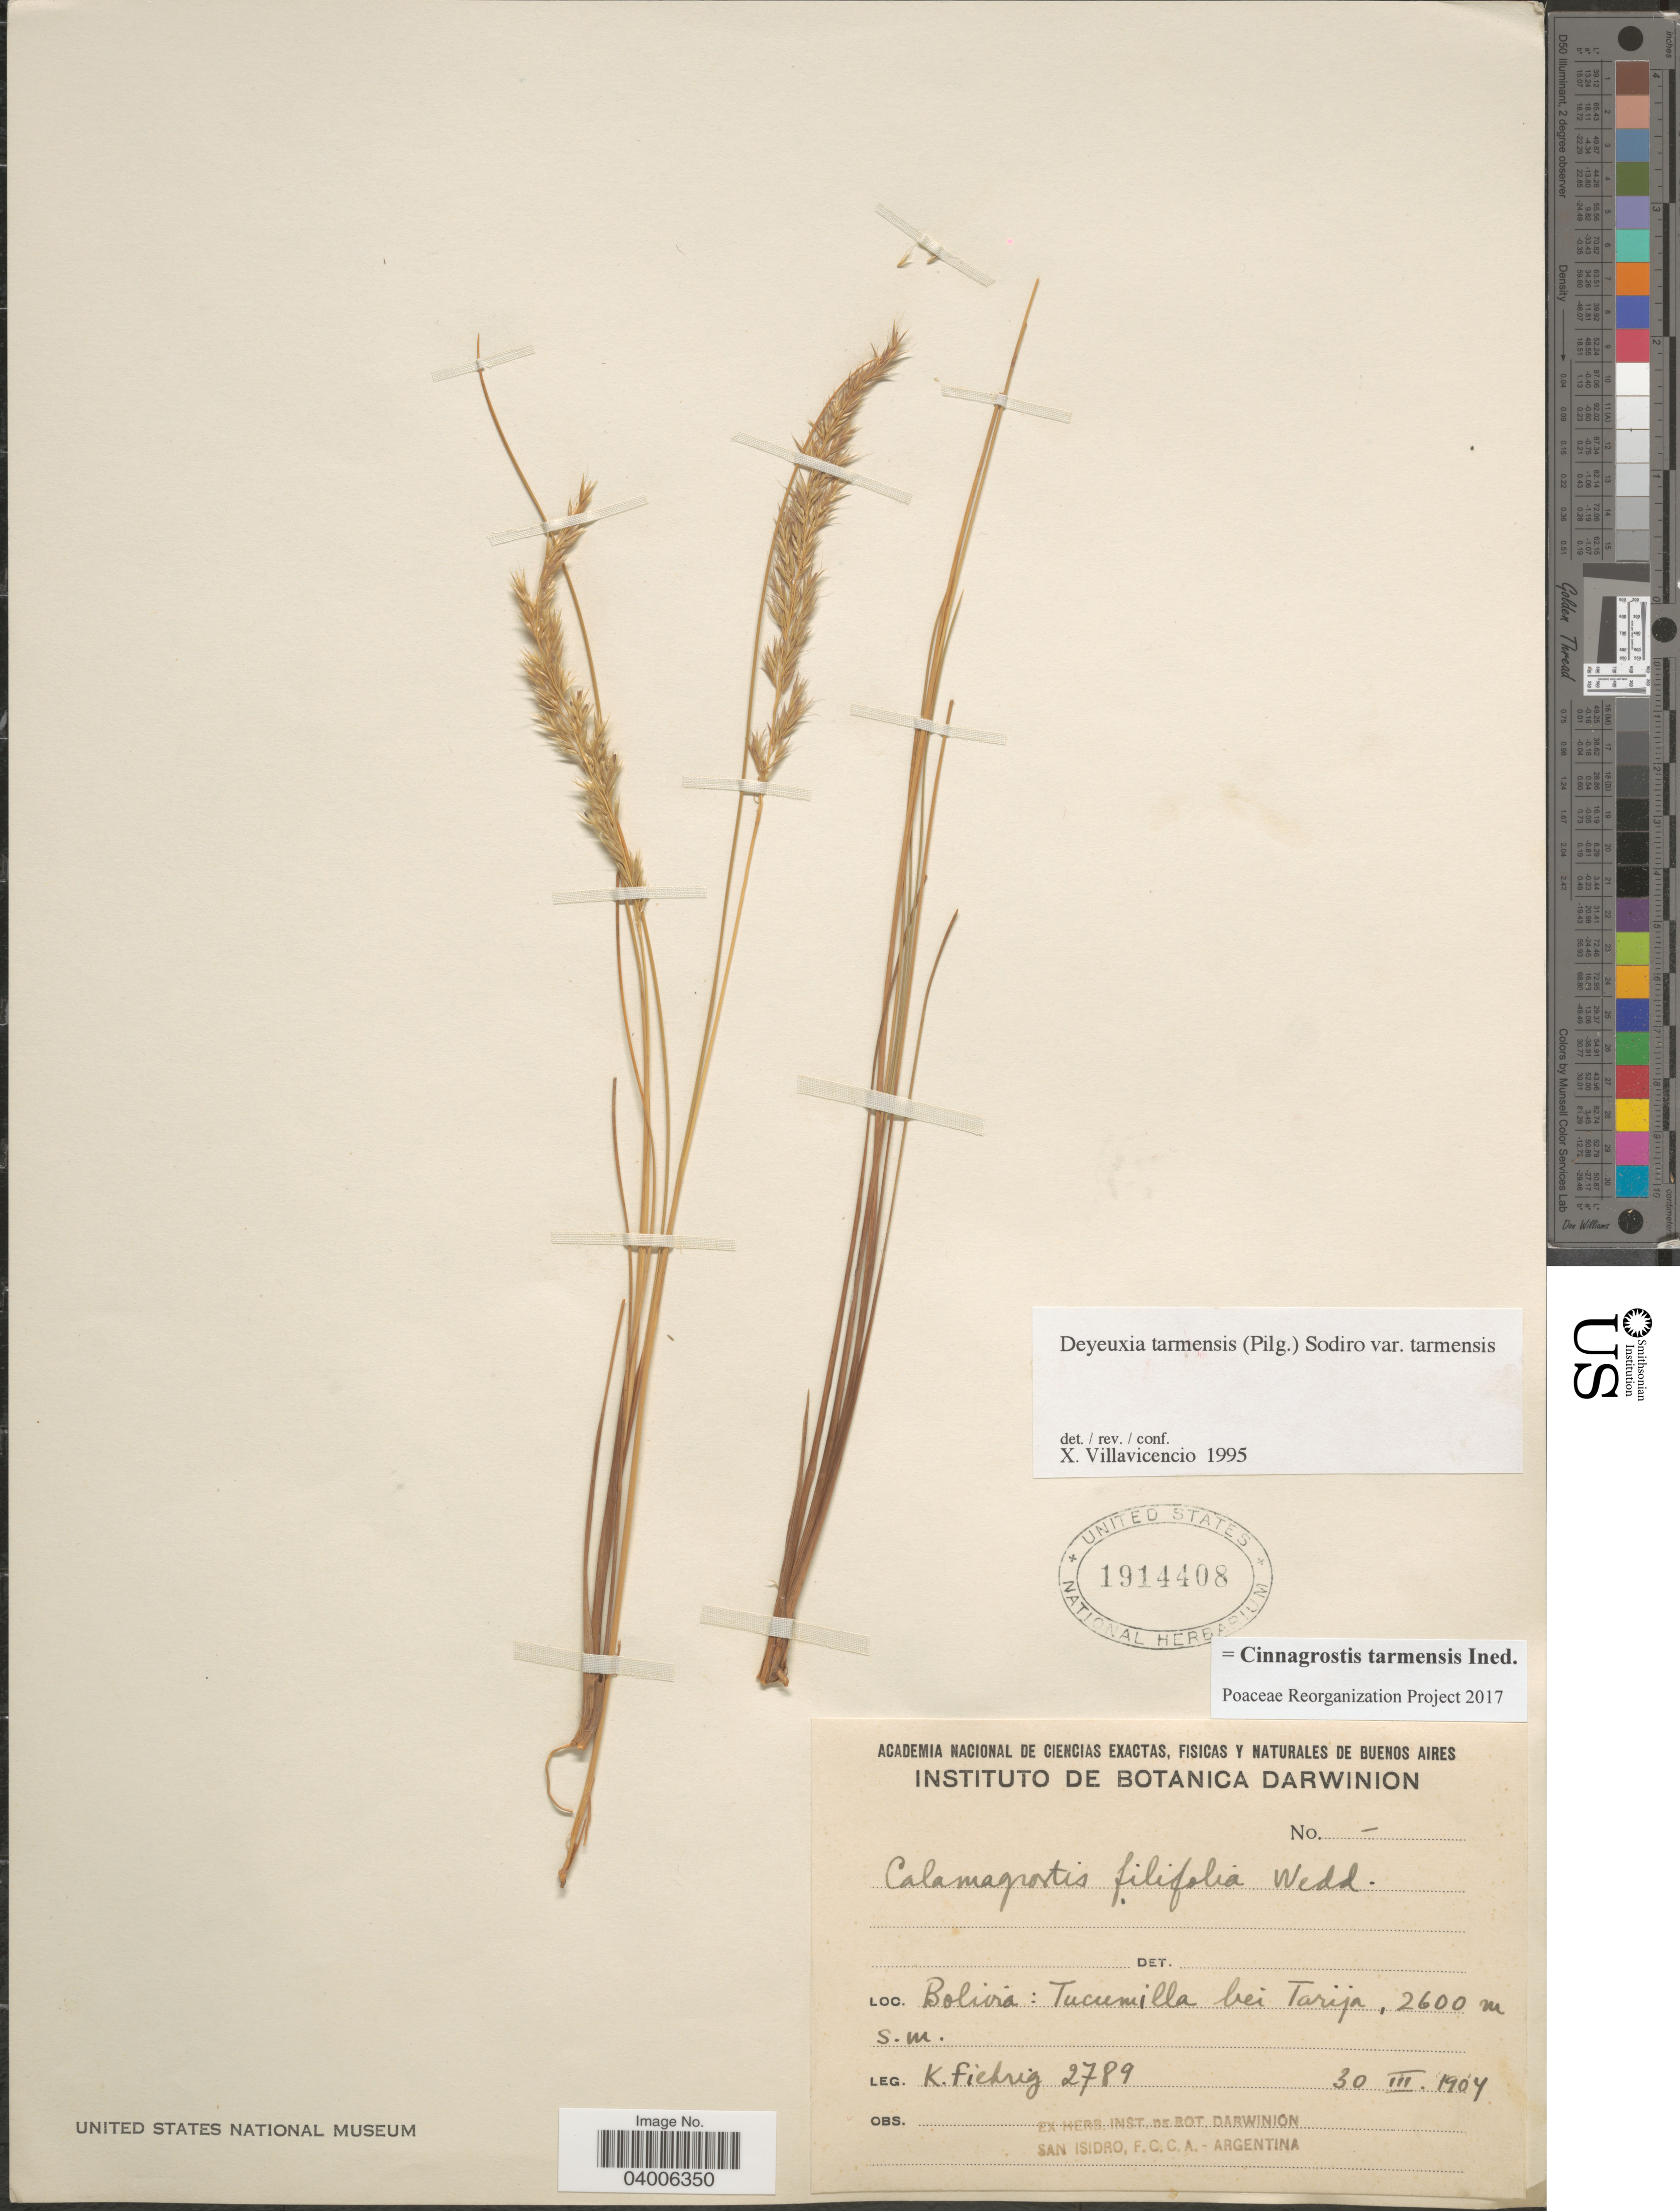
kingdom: Plantae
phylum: Tracheophyta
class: Liliopsida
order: Poales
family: Poaceae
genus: Cinnagrostis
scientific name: Cinnagrostis tarmensis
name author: (Pilg.) P.M. Peterson et al.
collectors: K. Fiebrig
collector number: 2789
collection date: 1904-03-30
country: Bolivia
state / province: Tarija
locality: Tucumilla bei Tarija.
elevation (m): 2600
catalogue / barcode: US 1914408